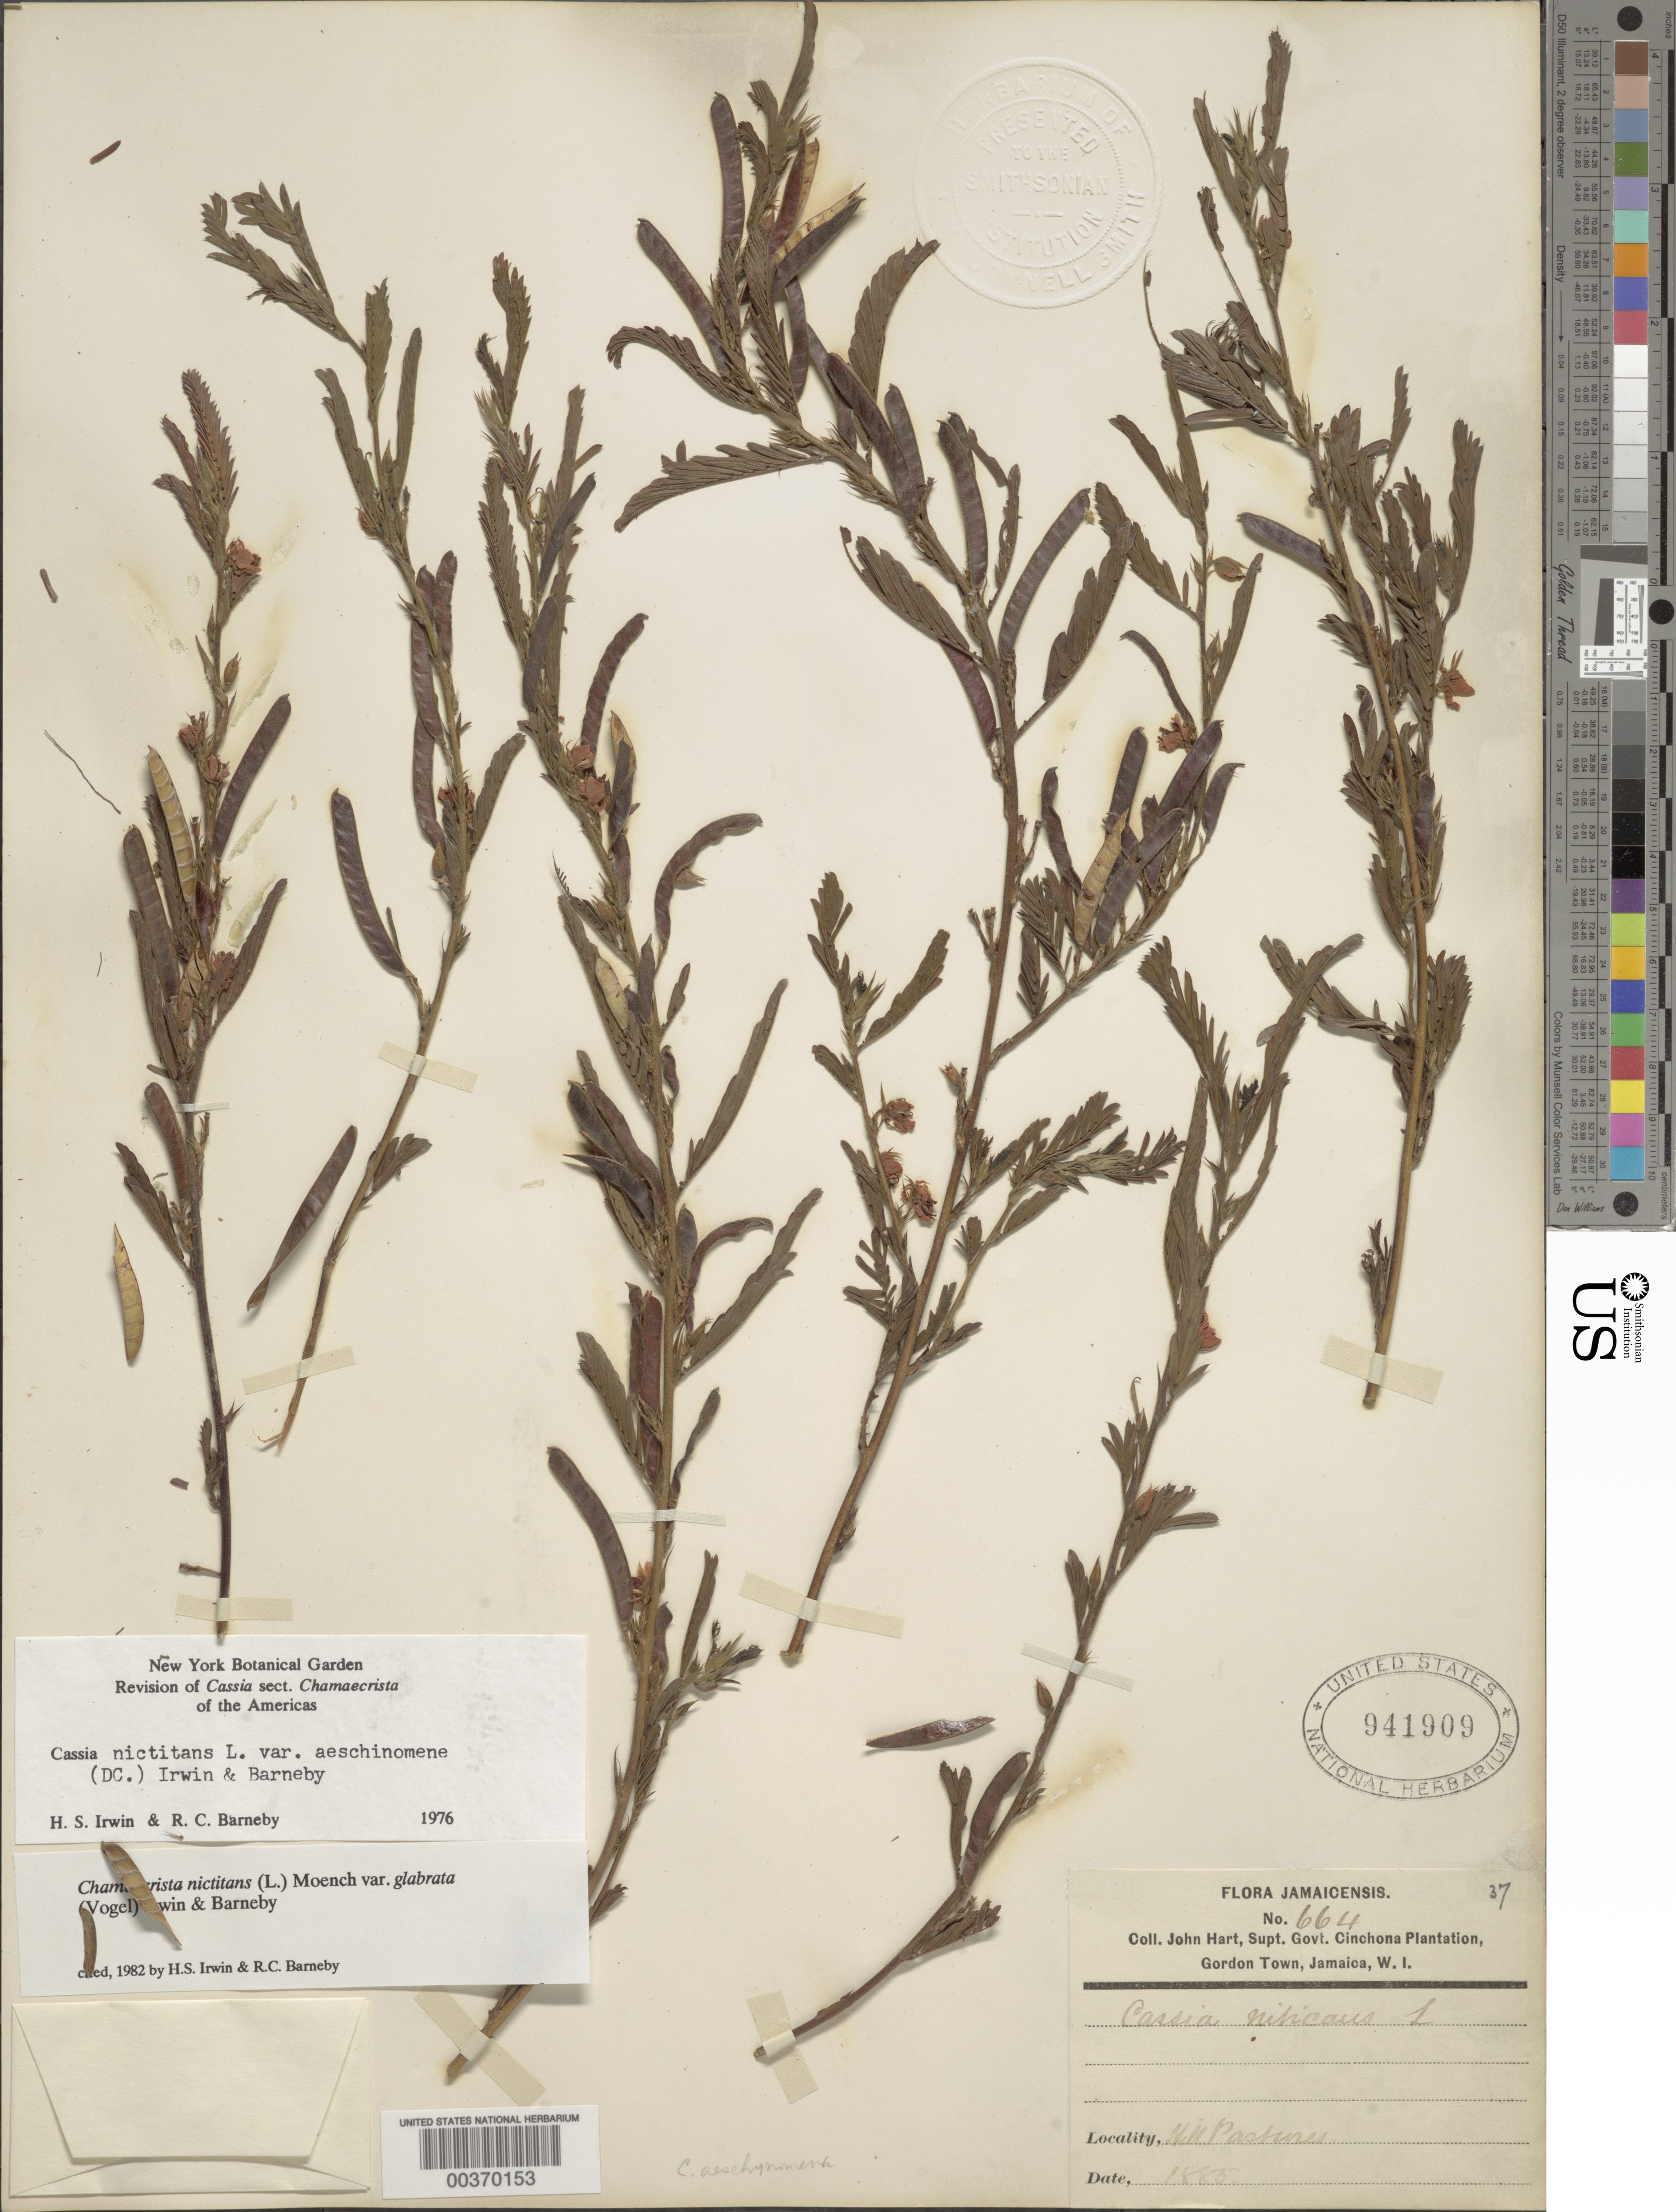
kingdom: Plantae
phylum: Tracheophyta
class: Magnoliopsida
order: Fabales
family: Fabaceae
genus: Chamaecrista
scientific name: Chamaecrista nictitans var. glabrata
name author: (Vogel) H.S. Irwin & Barneby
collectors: J. H. Hart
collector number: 664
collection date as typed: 1885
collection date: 1885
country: Jamaica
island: Greater Antilles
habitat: Hill pastures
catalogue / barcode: US 941909